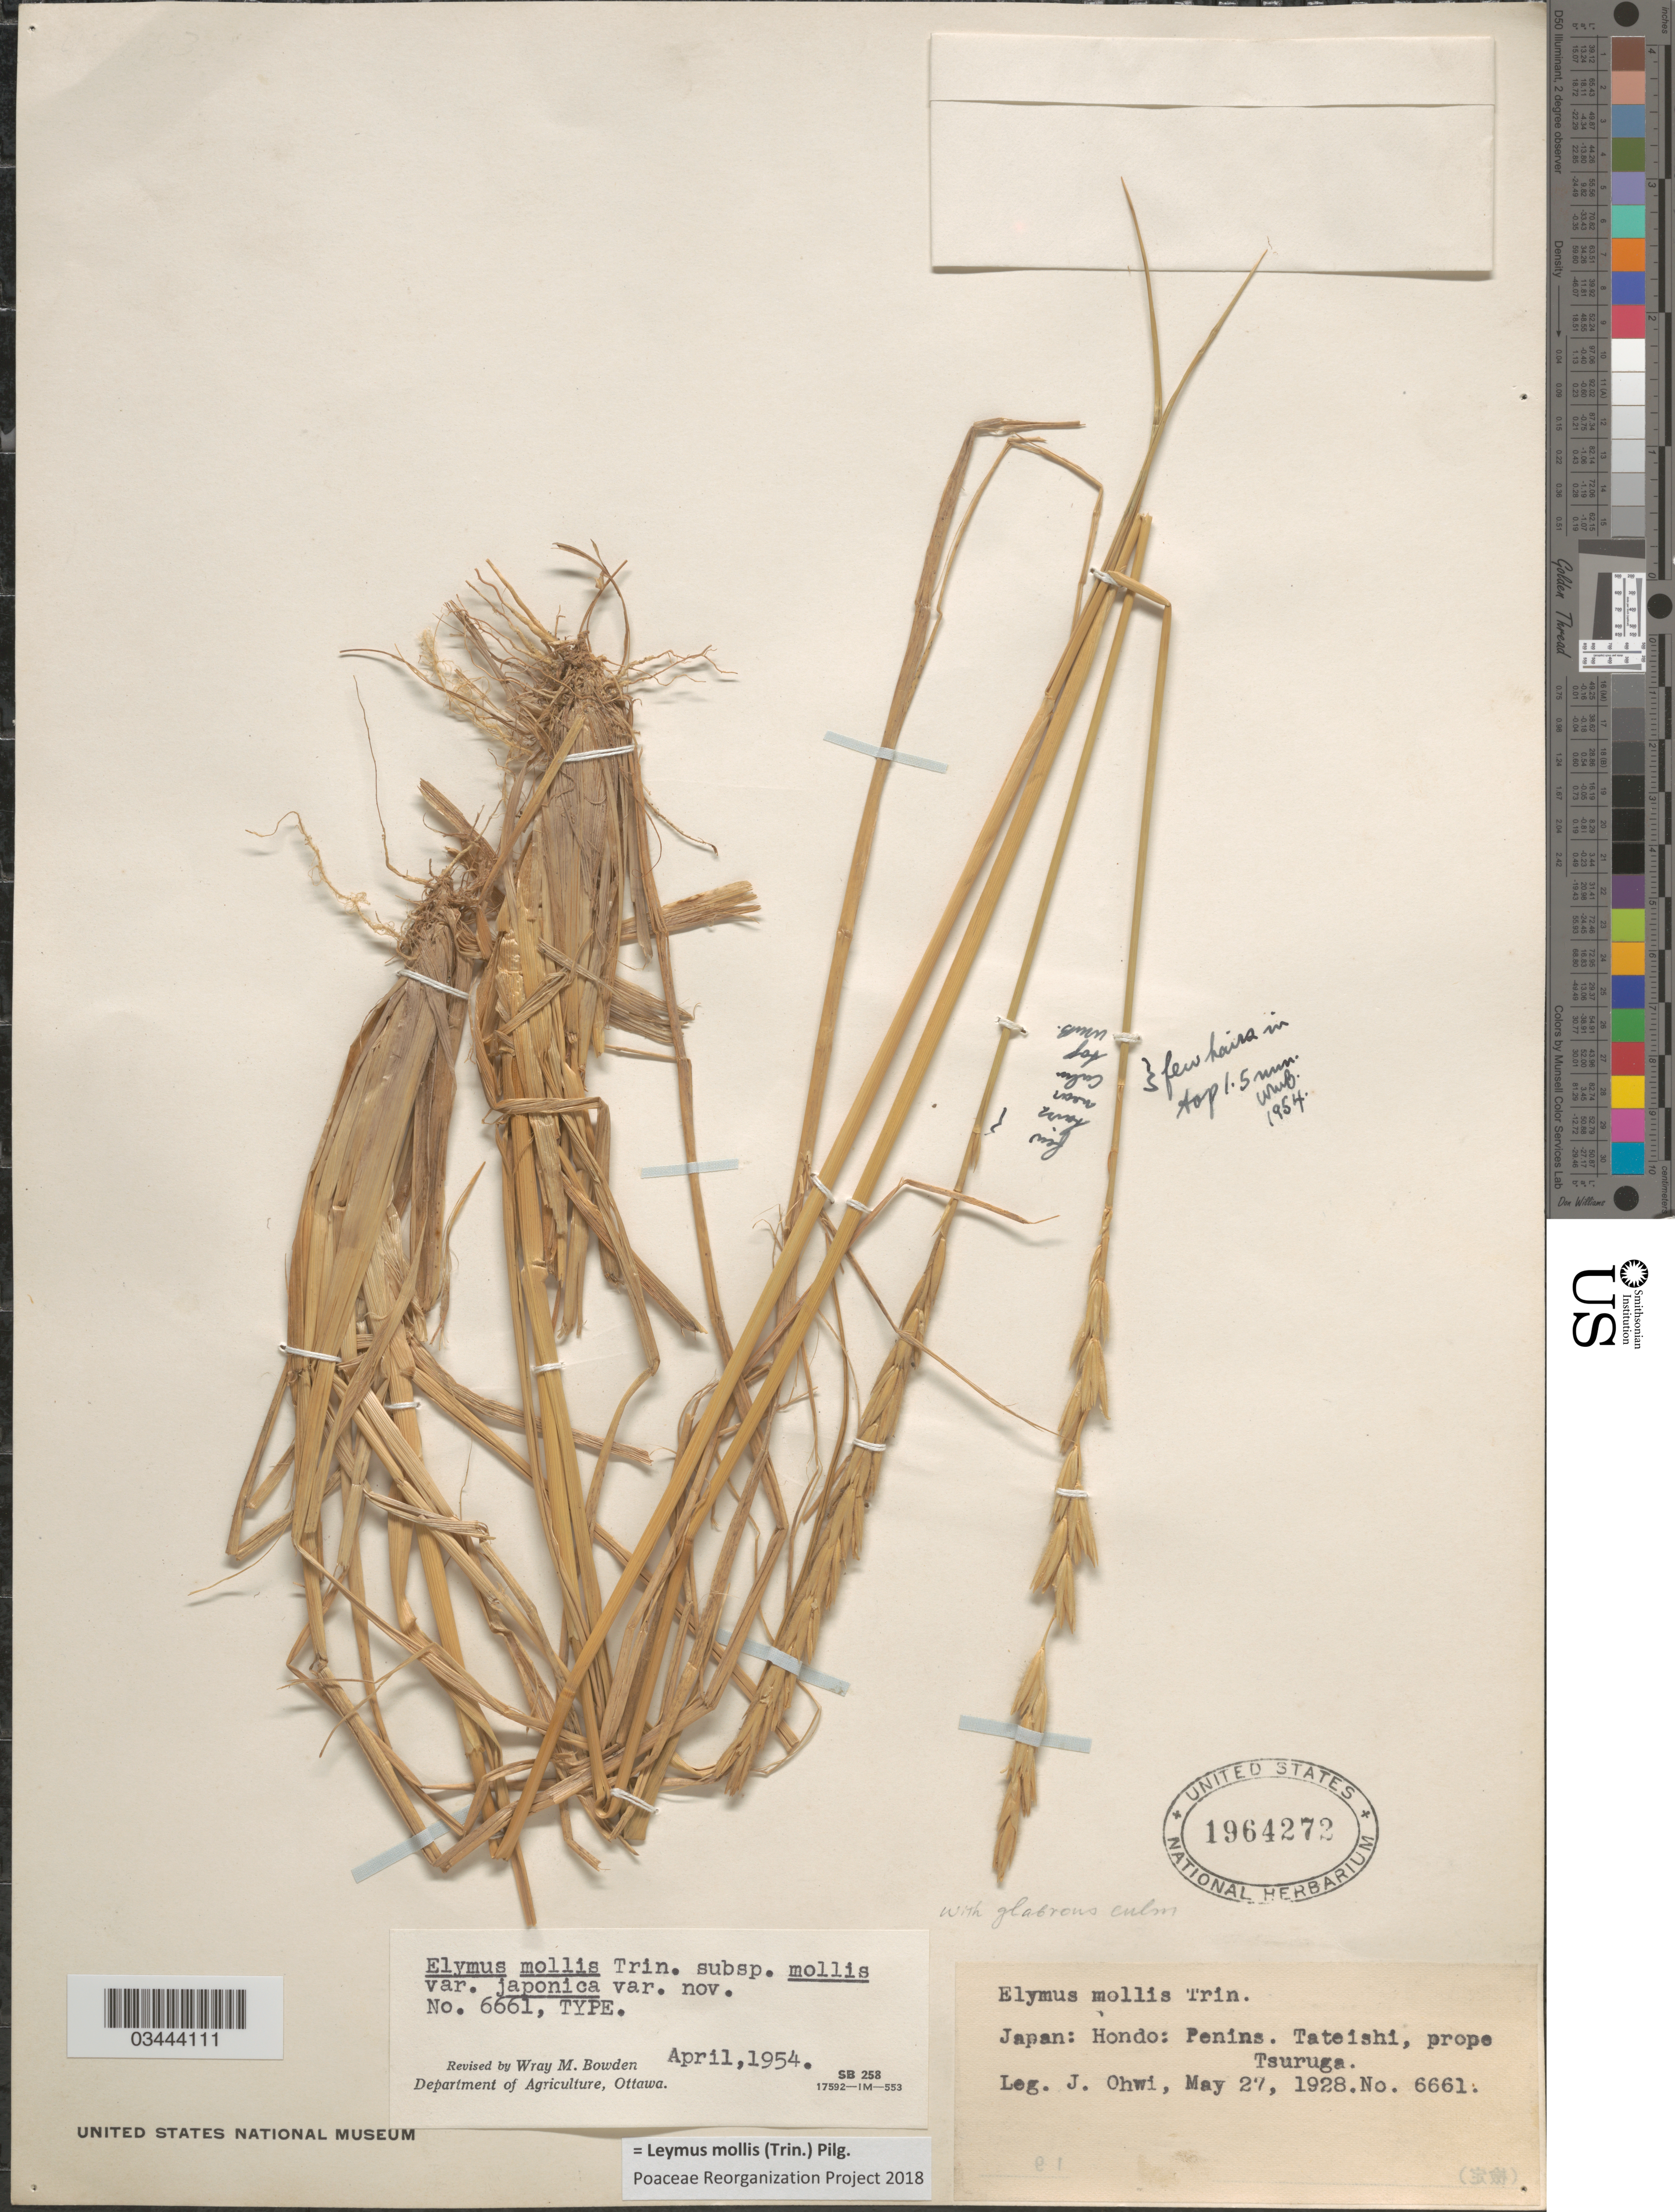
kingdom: Plantae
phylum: Tracheophyta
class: Liliopsida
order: Poales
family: Poaceae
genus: Leymus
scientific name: Leymus mollis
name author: (Trin.) Pilg.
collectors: J. Ohwi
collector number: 6661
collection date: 1928-05-27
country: Japan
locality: Hondo: Penins. Tateishi, prope Tsuruga.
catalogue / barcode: US 1964272